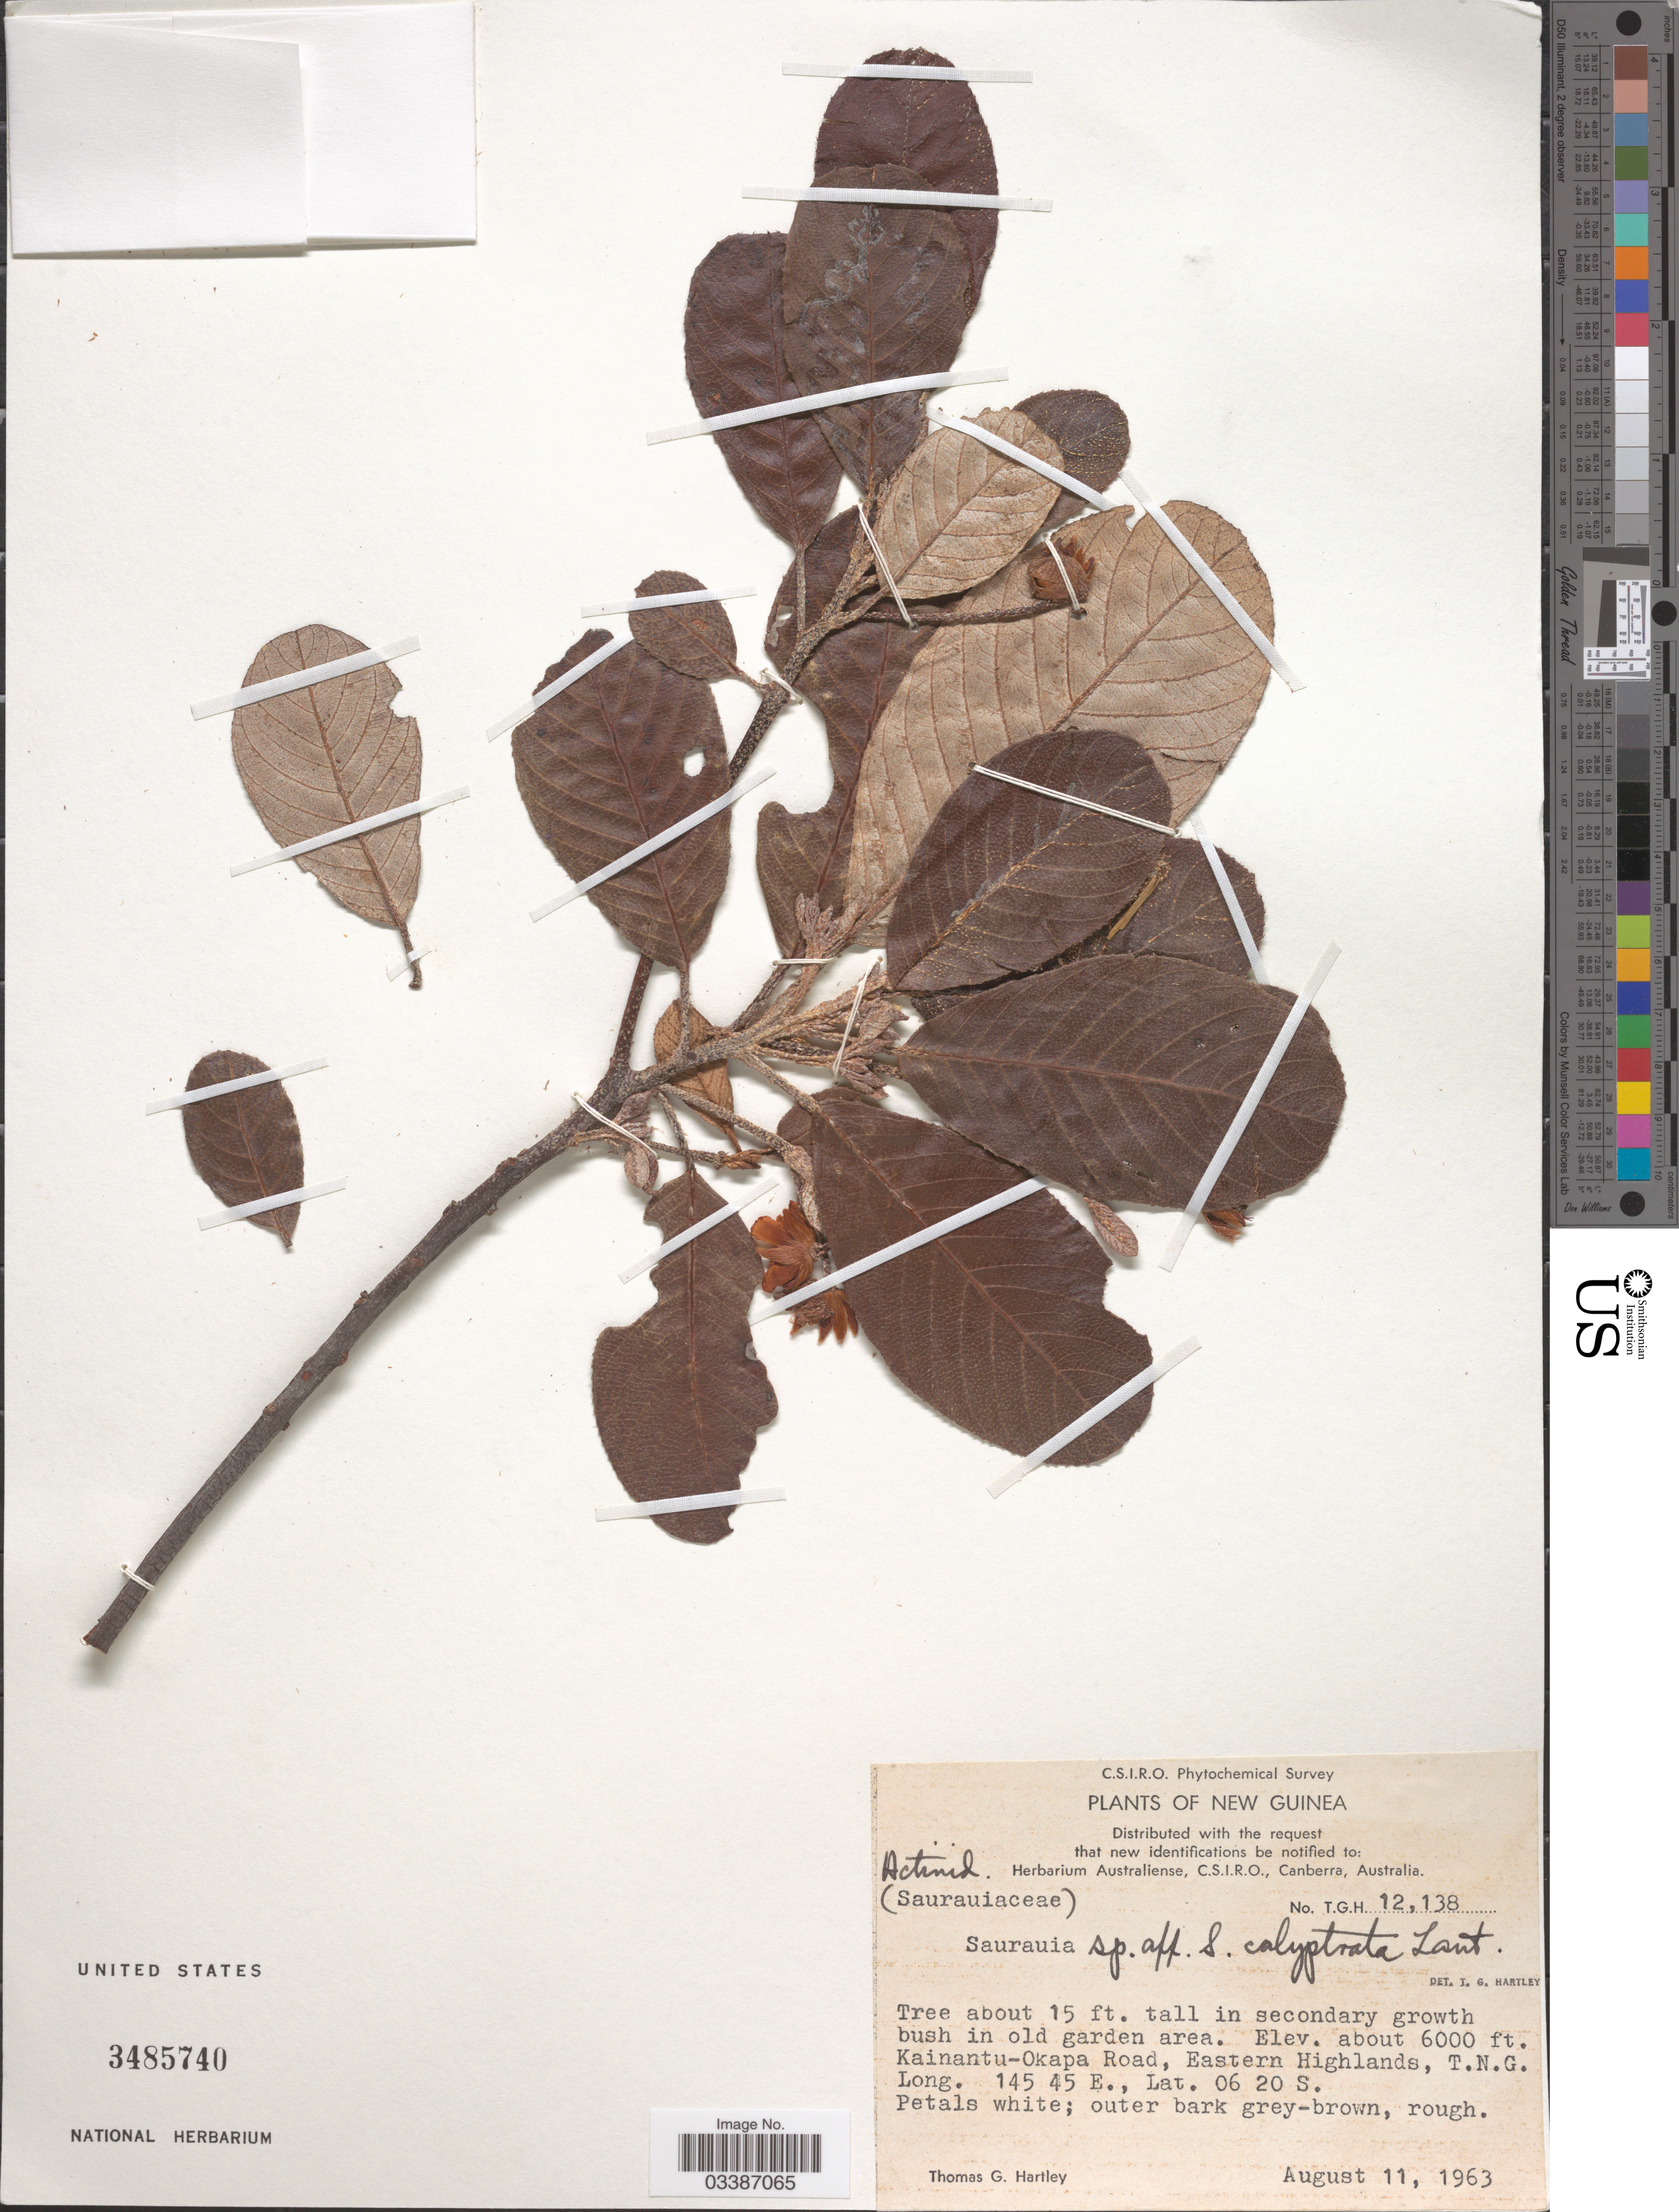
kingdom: Plantae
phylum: Tracheophyta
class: Magnoliopsida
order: Ericales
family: Actinidiaceae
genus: Saurauia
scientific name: Saurauia calyptrata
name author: Lauterb.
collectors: T. Hartley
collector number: TGH12138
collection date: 1963-08-11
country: Papua New Guinea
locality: New Guinea. Kainantu-Okapa Road, Eastern Highlands, T.N.G.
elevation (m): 1829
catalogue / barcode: US 3485740